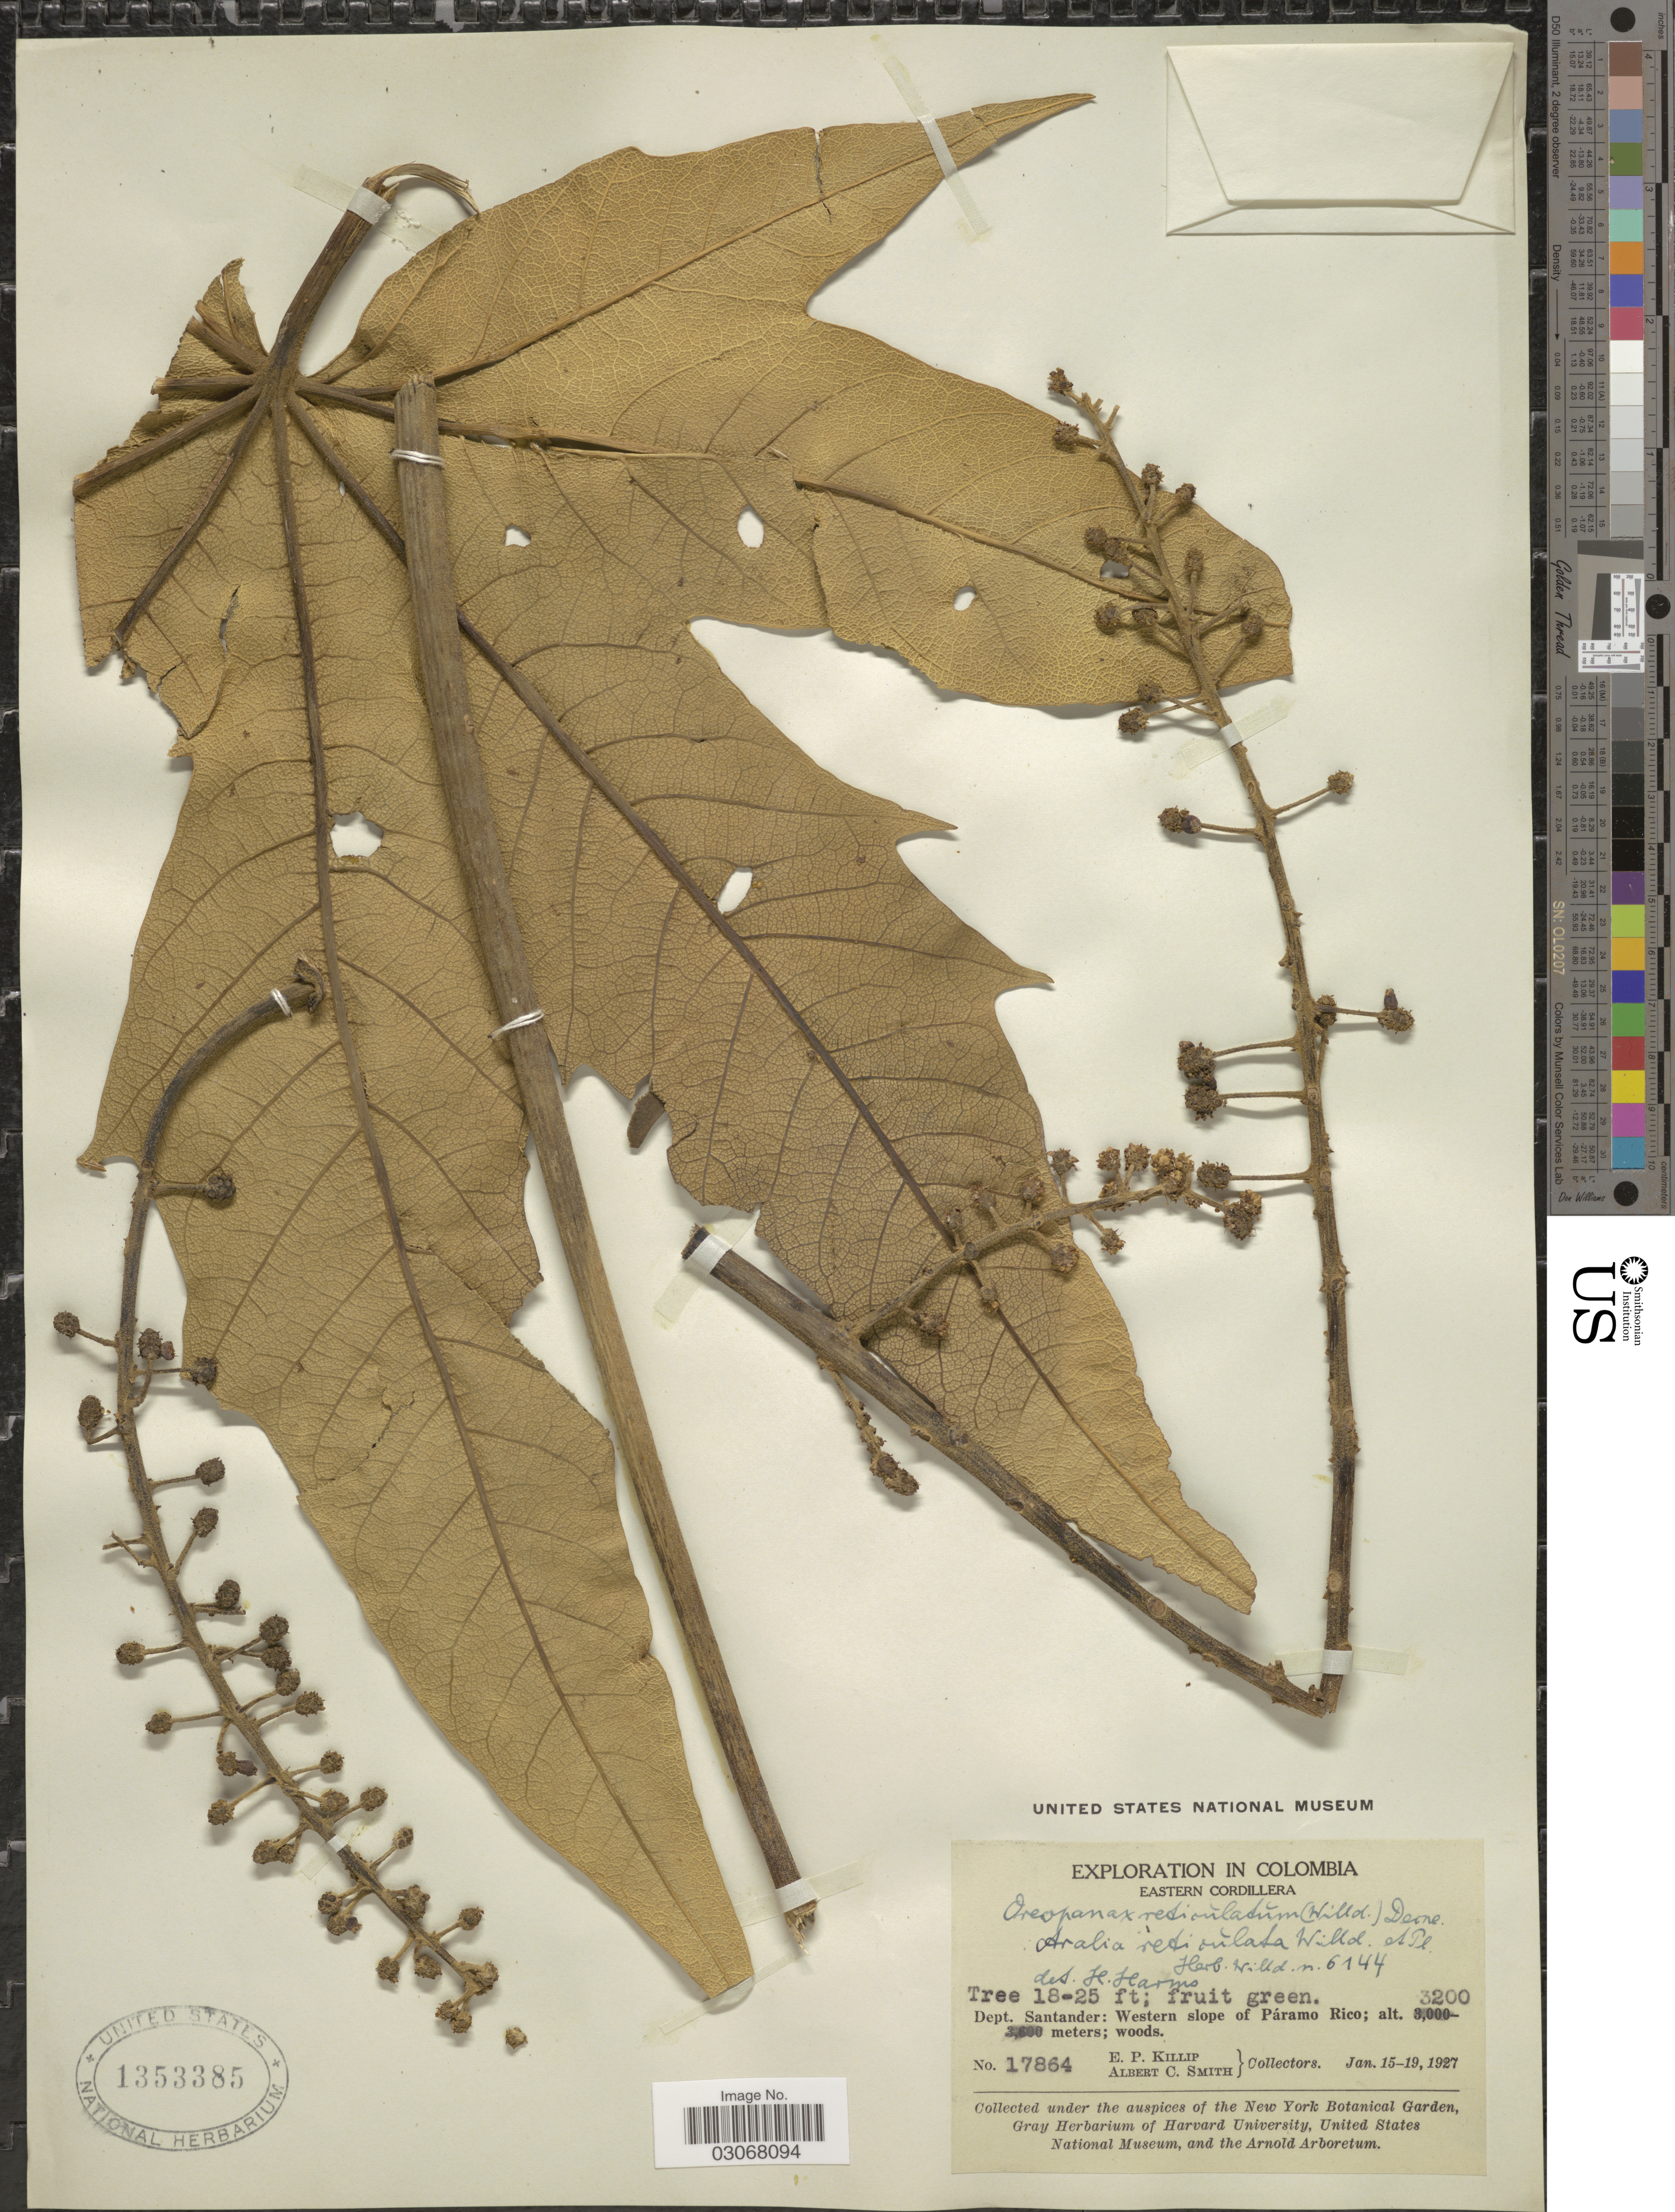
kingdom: Plantae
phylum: Tracheophyta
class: Magnoliopsida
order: Apiales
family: Araliaceae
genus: Oreopanax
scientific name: Oreopanax reticulatus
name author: (Willd. ex Schult.) Decne. & Planch.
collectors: E. P. Killip & A. C. Smith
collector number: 17864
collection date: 1927-01-15/1927-01-19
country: Colombia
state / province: Santander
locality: Eastern Cordillera. Dept. Santander: Western slope of Páramo Rico.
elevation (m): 3200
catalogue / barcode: US 1353385